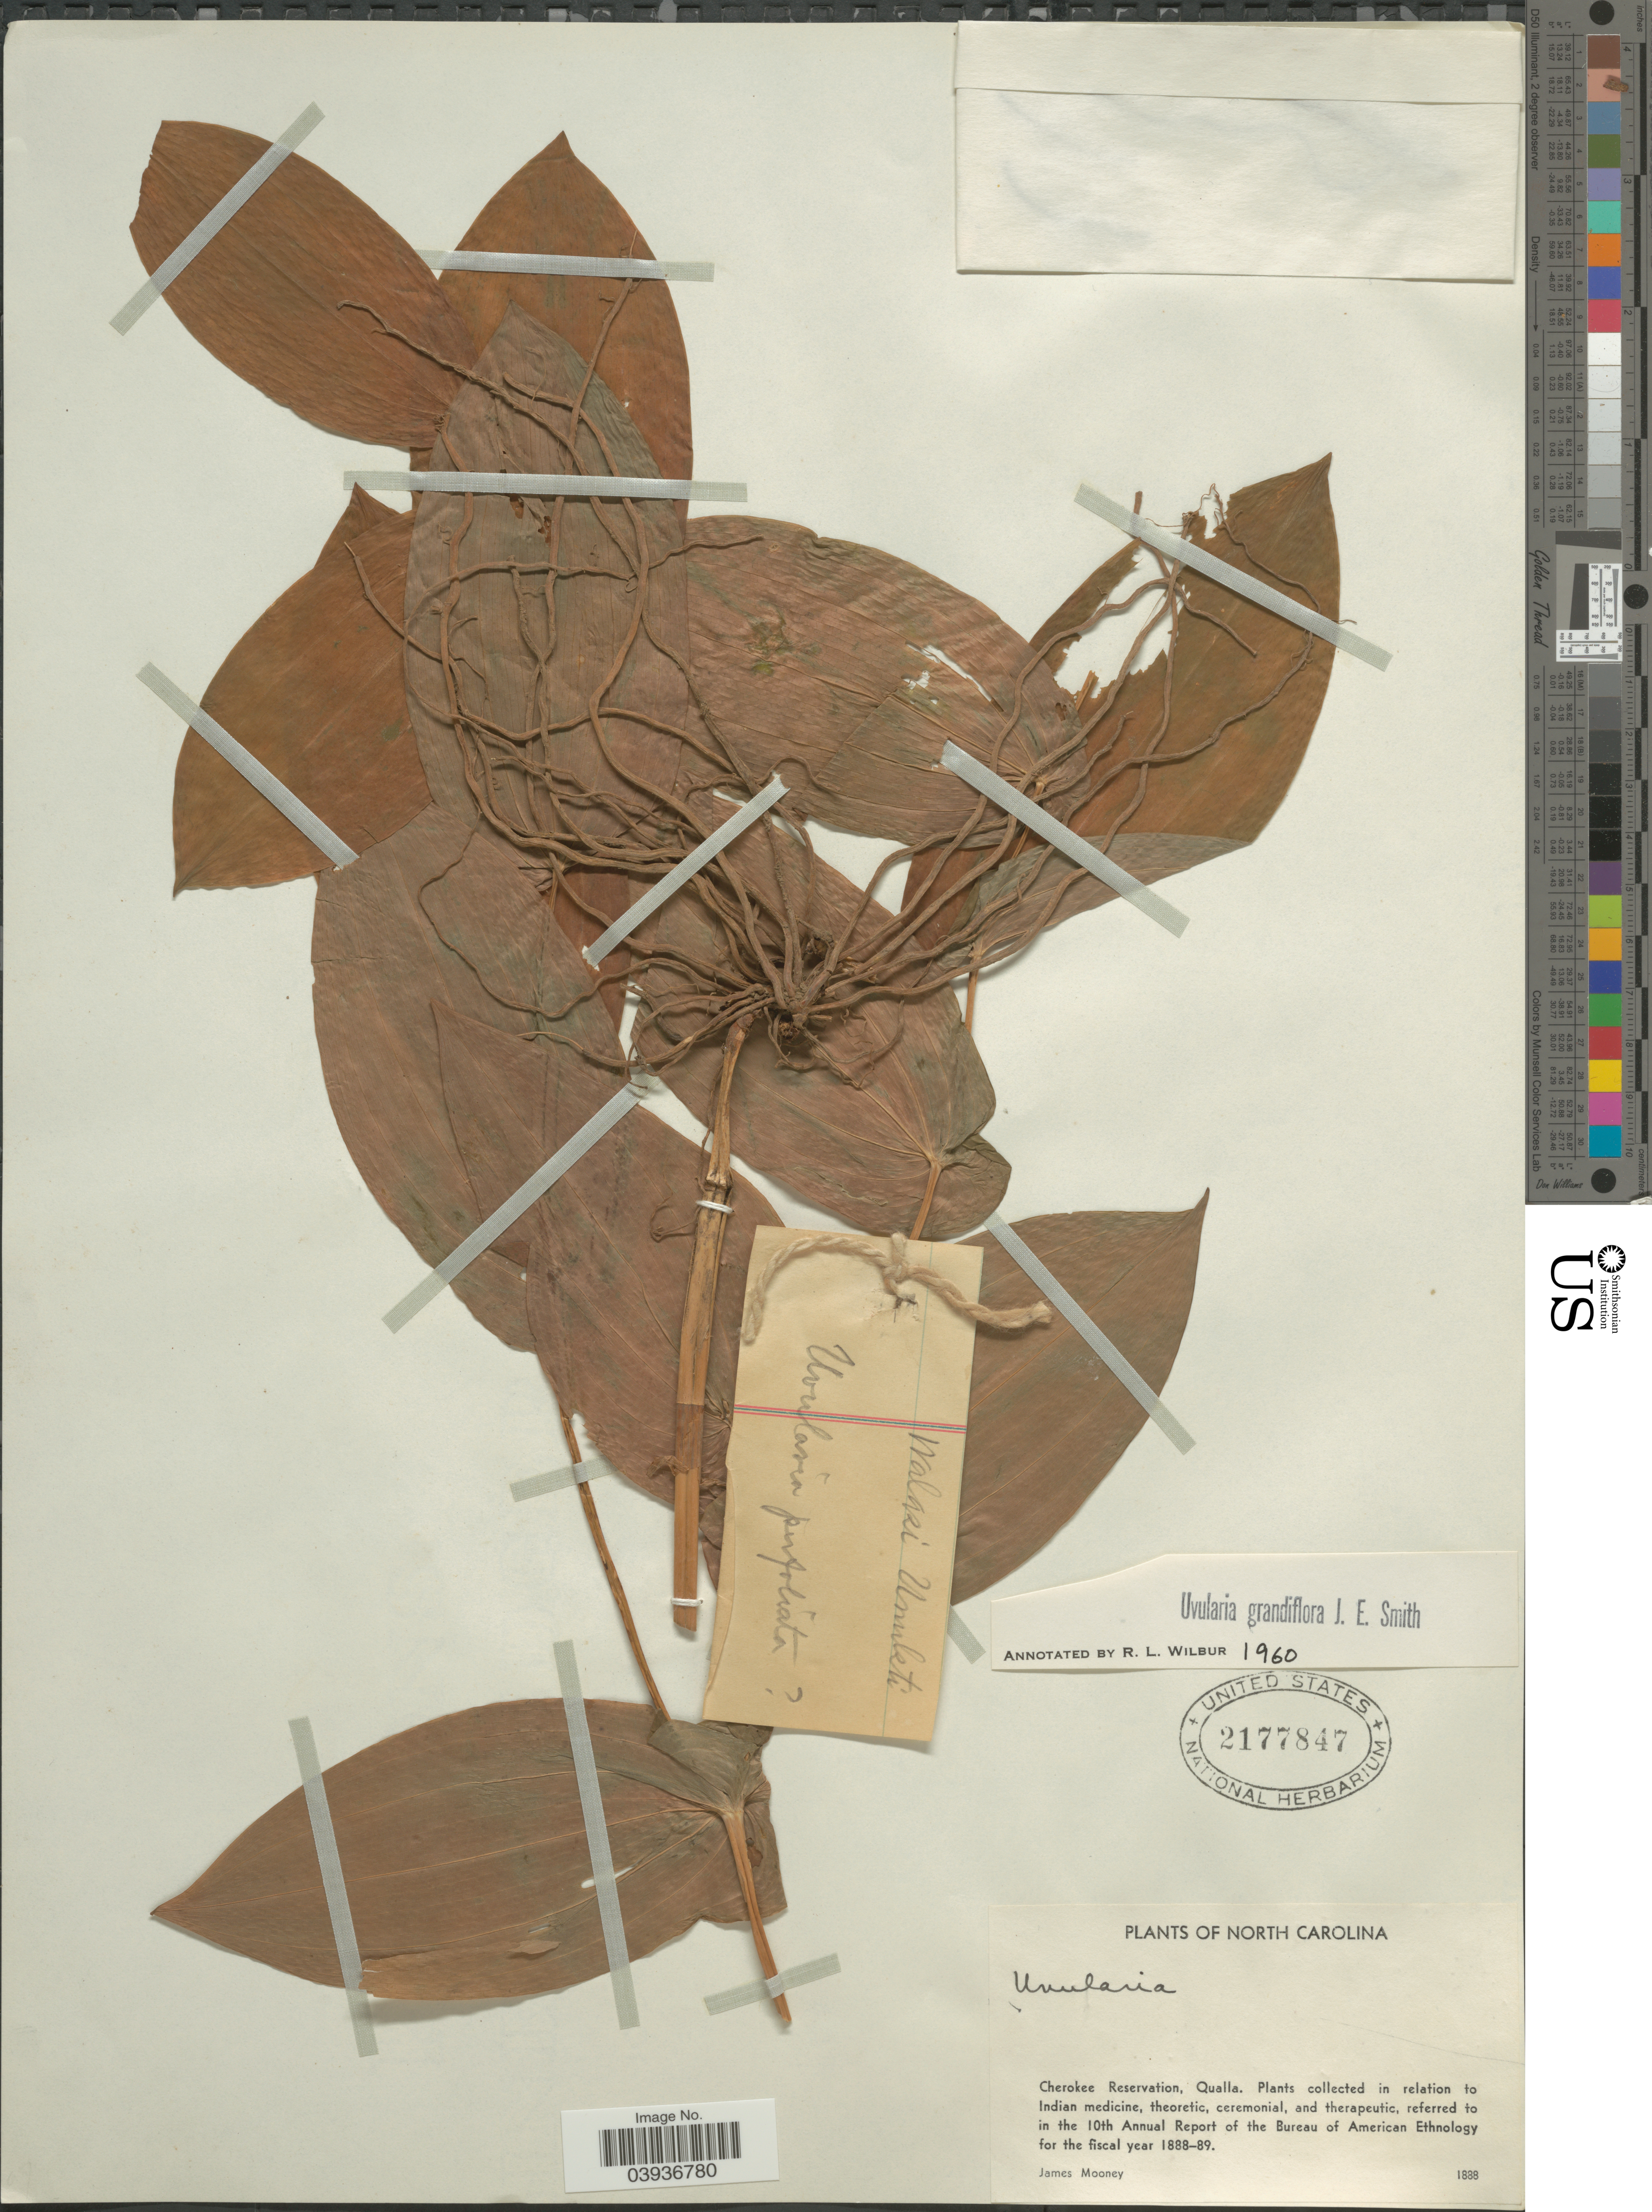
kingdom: Plantae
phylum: Tracheophyta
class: Liliopsida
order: Liliales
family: Colchicaceae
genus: Uvularia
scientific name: Uvularia grandiflora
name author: Sm.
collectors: J. Mooney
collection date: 1888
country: United States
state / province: North Carolina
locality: Cherokee Reservation, Qualla.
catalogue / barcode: US 2177847